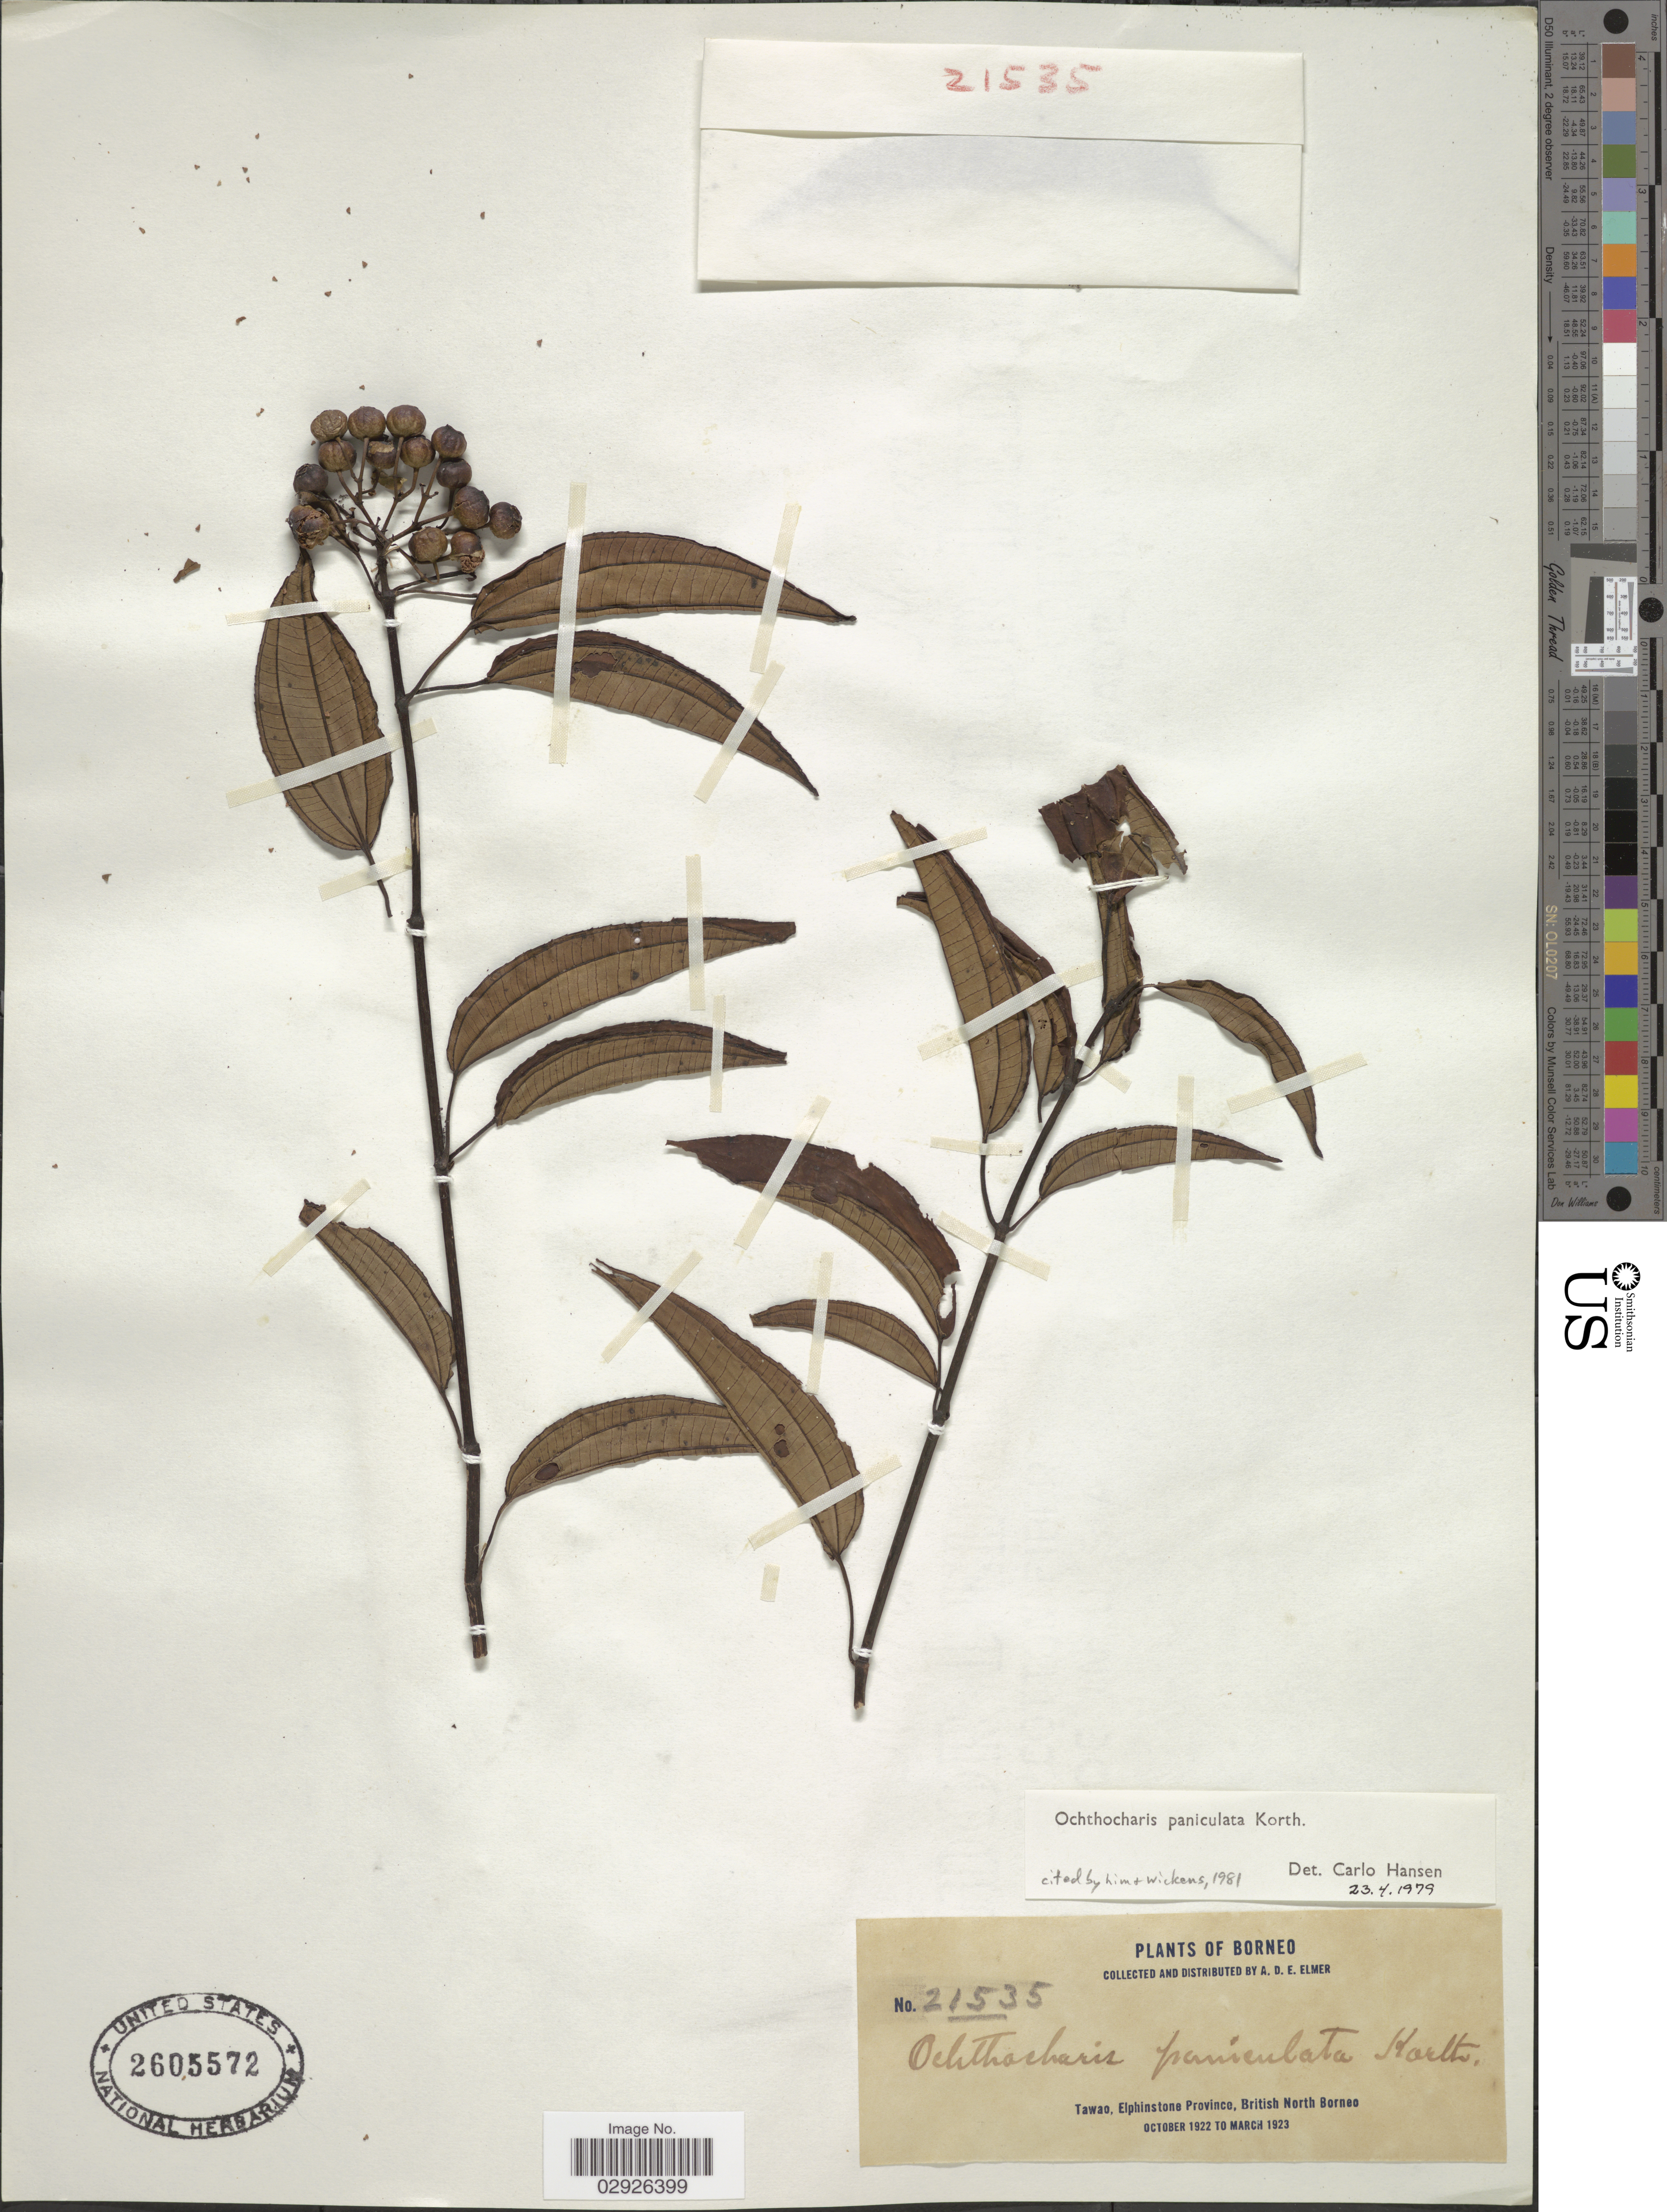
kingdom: Plantae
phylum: Tracheophyta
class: Magnoliopsida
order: Myrtales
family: Melastomataceae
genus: Ochthocharis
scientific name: Ochthocharis paniculata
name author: Korth.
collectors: A. D. E. Elmer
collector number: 21535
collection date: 1922-10/1923-03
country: Malaysia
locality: Tawao, Elphinstone Province, British North Borneo.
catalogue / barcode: US 2605572